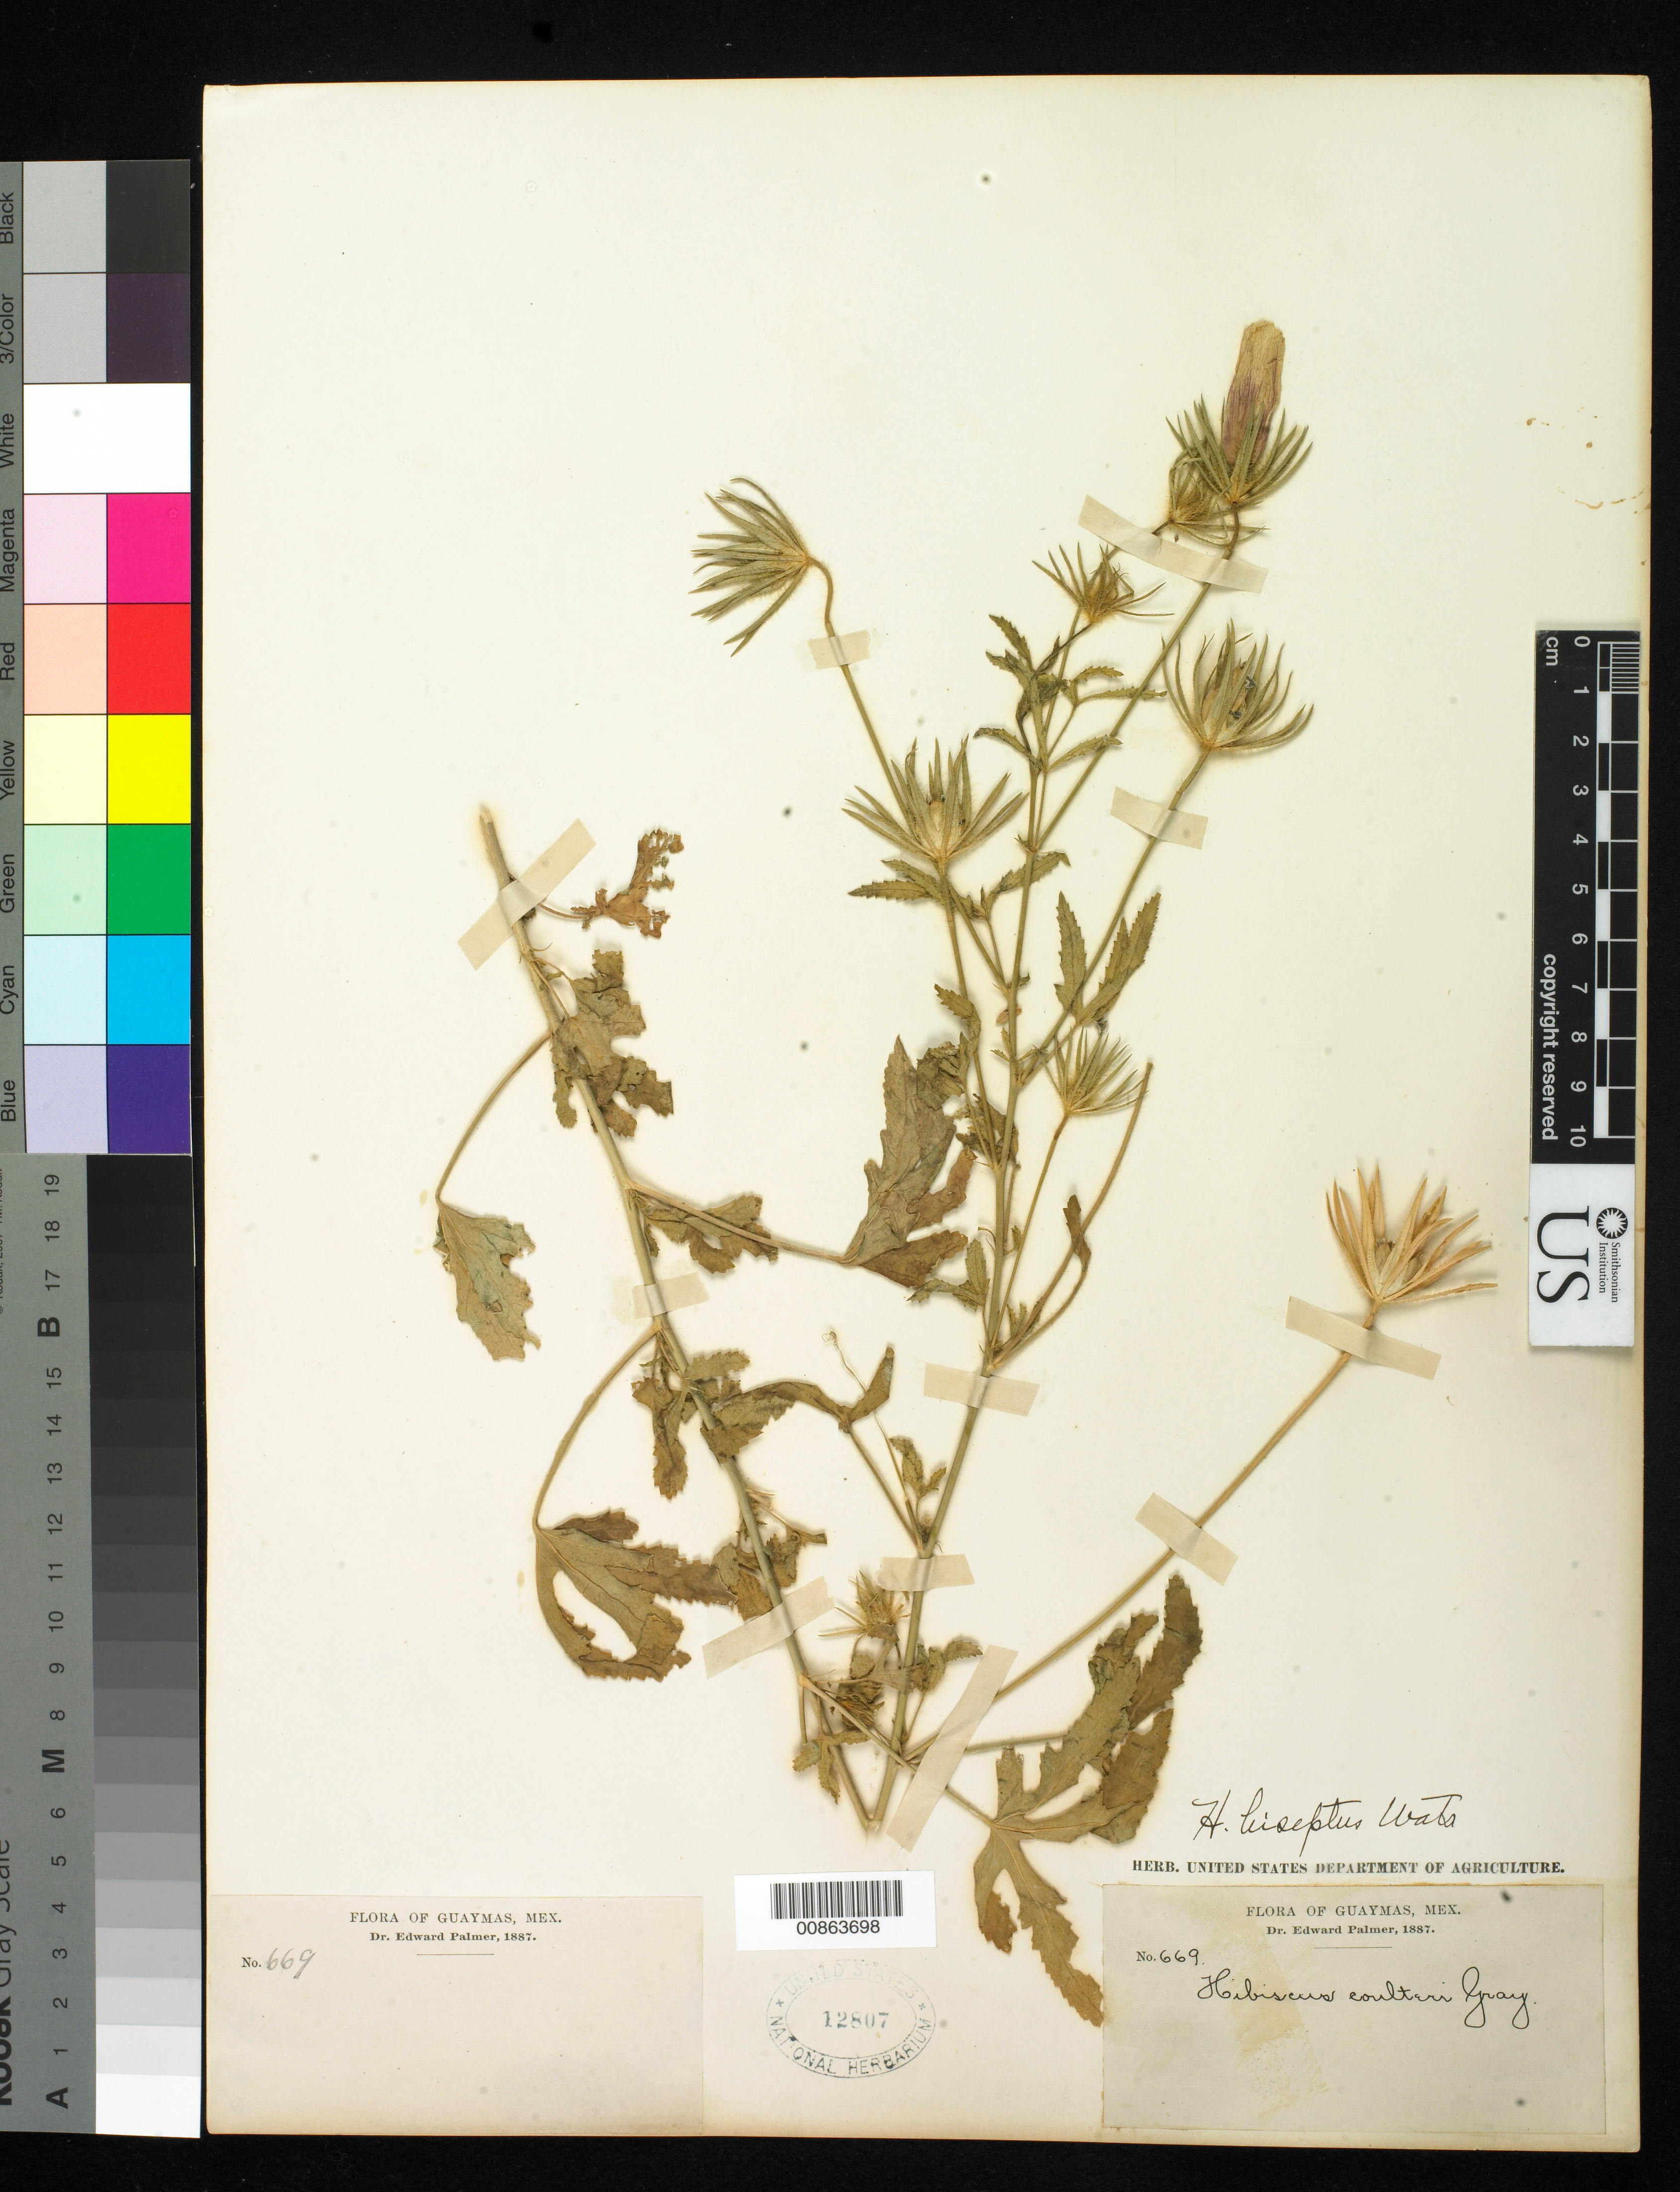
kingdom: Plantae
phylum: Tracheophyta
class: Magnoliopsida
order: Malvales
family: Malvaceae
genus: Hibiscus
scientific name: Hibiscus biseptus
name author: S. Watson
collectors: E. Palmer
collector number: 669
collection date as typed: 1887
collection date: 1887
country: Mexico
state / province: Sonora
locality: Guaymas, Sonora.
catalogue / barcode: US 12807